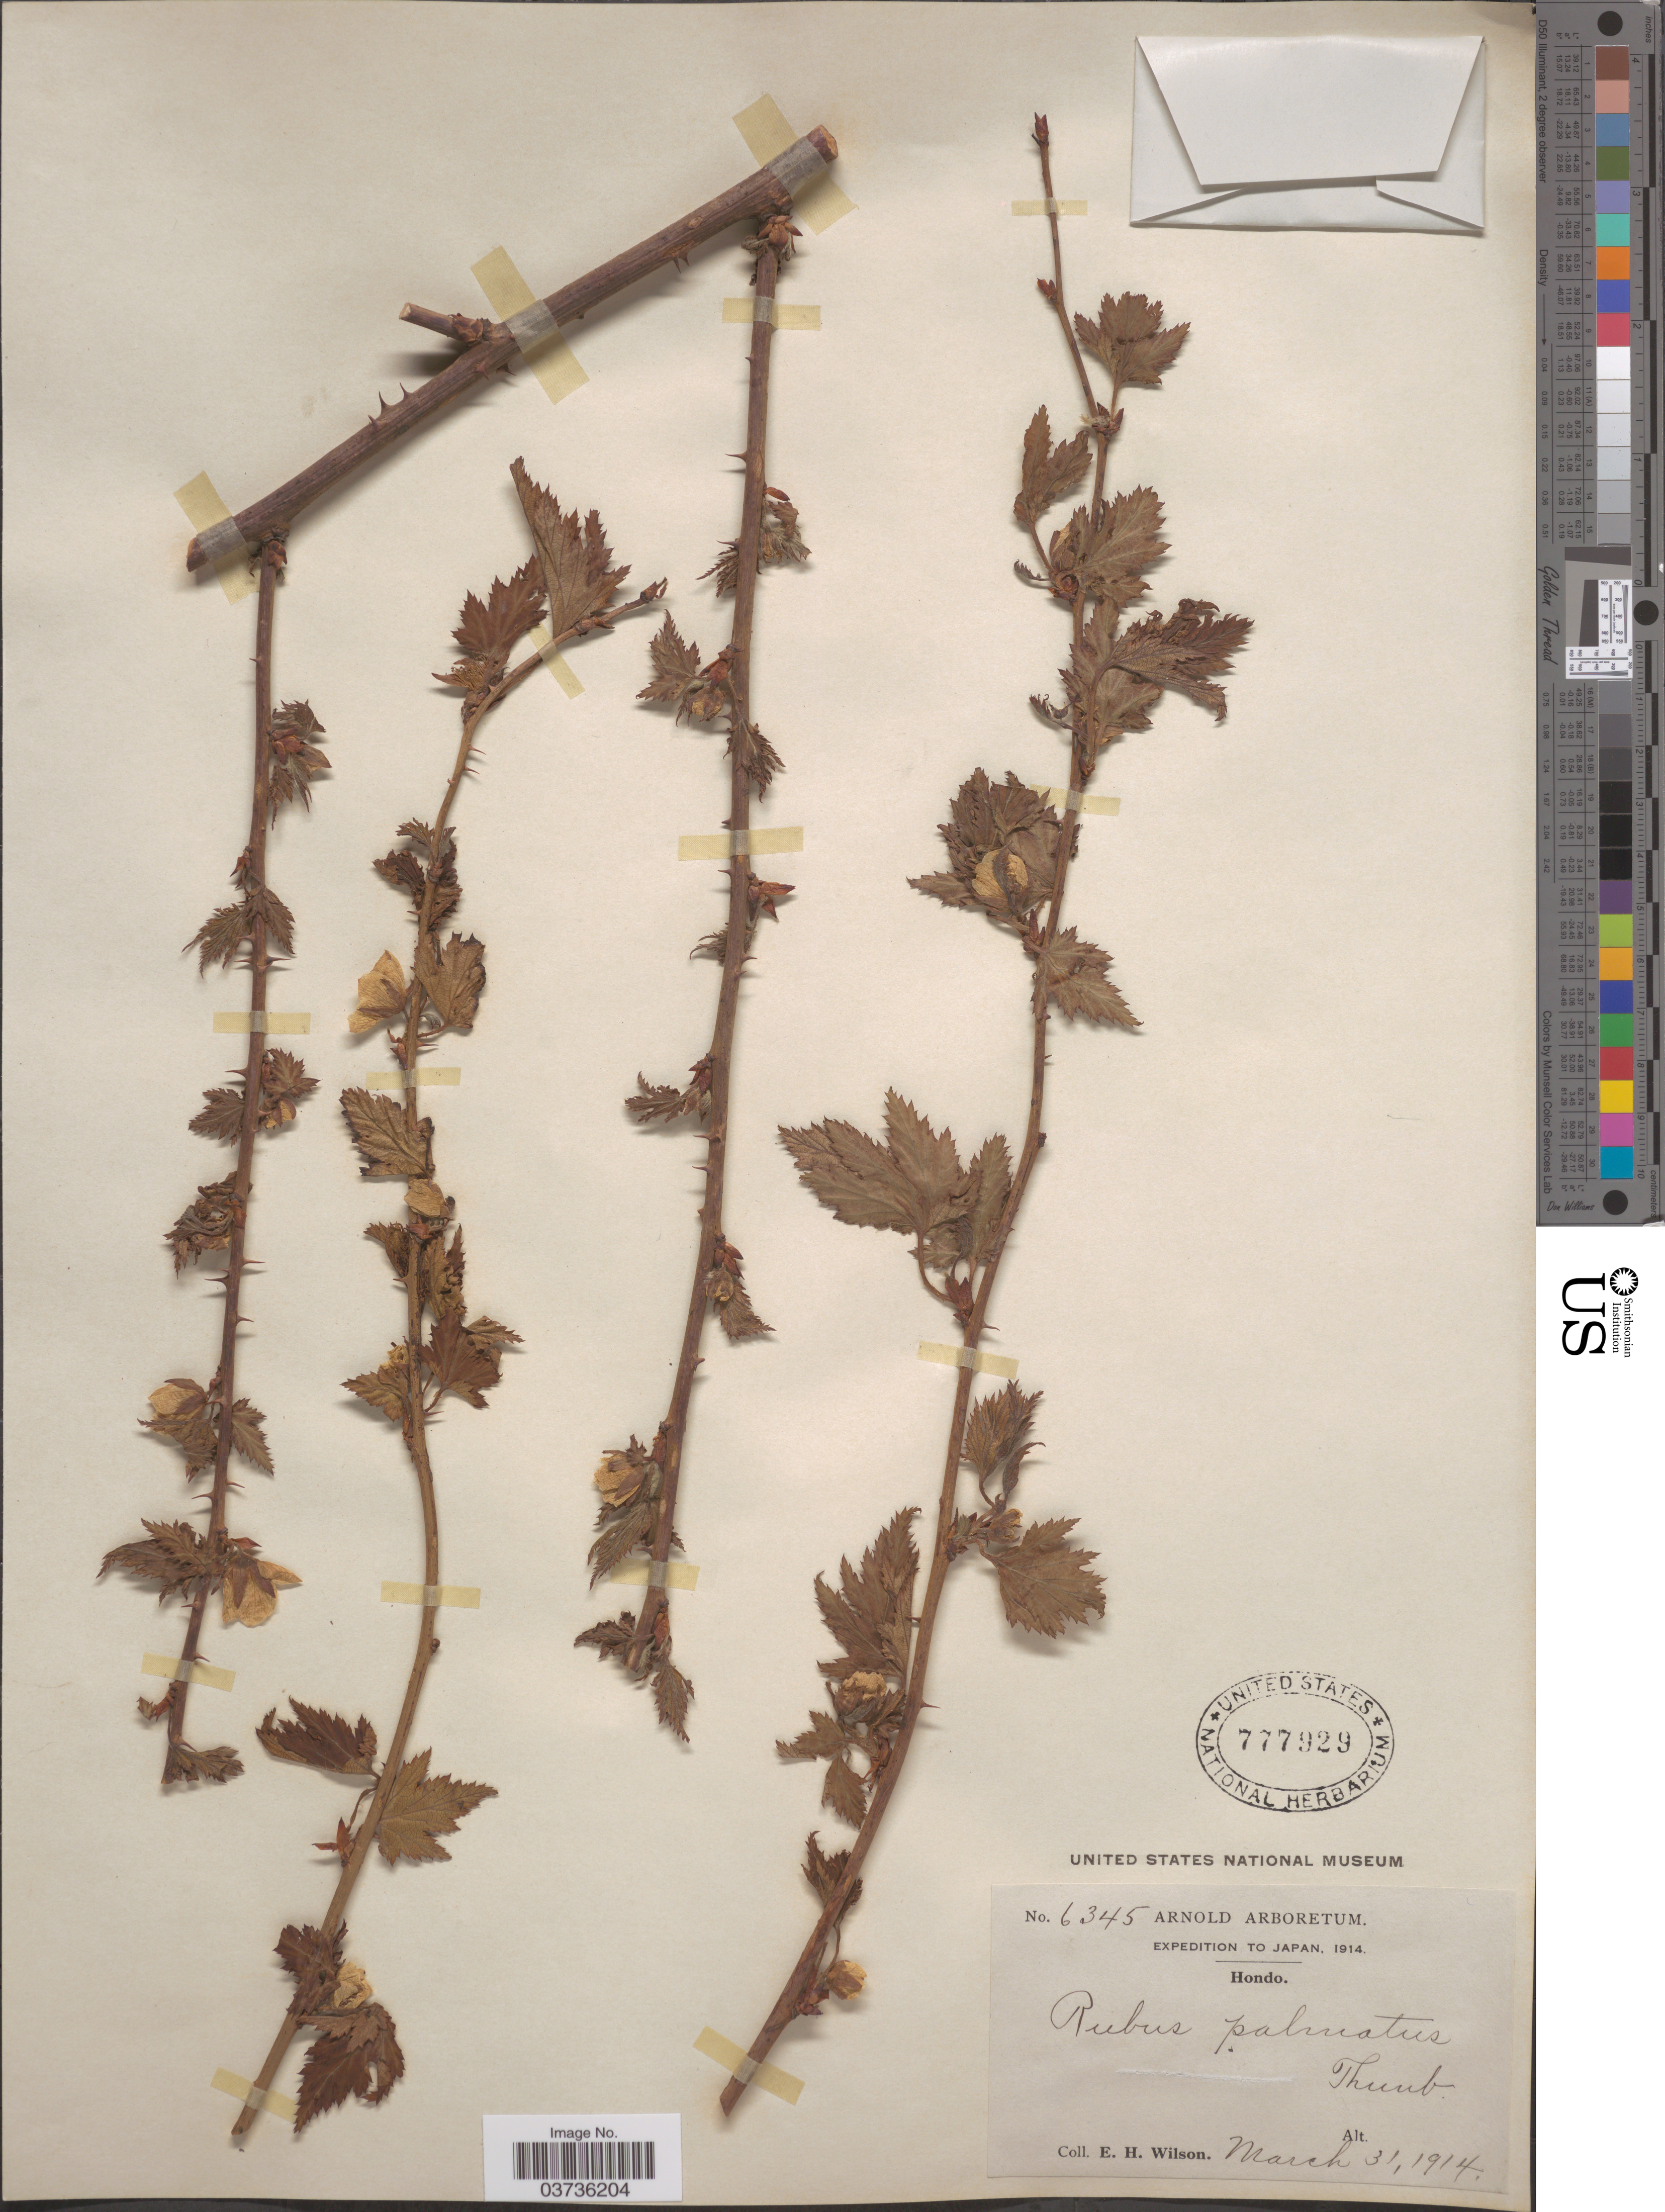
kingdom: Plantae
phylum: Tracheophyta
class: Magnoliopsida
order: Rosales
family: Rosaceae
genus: Rubus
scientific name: Rubus palmatus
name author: Thunb.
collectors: E. Wilson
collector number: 6345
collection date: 1914-03-31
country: Japan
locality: Hondo.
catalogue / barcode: US 777929